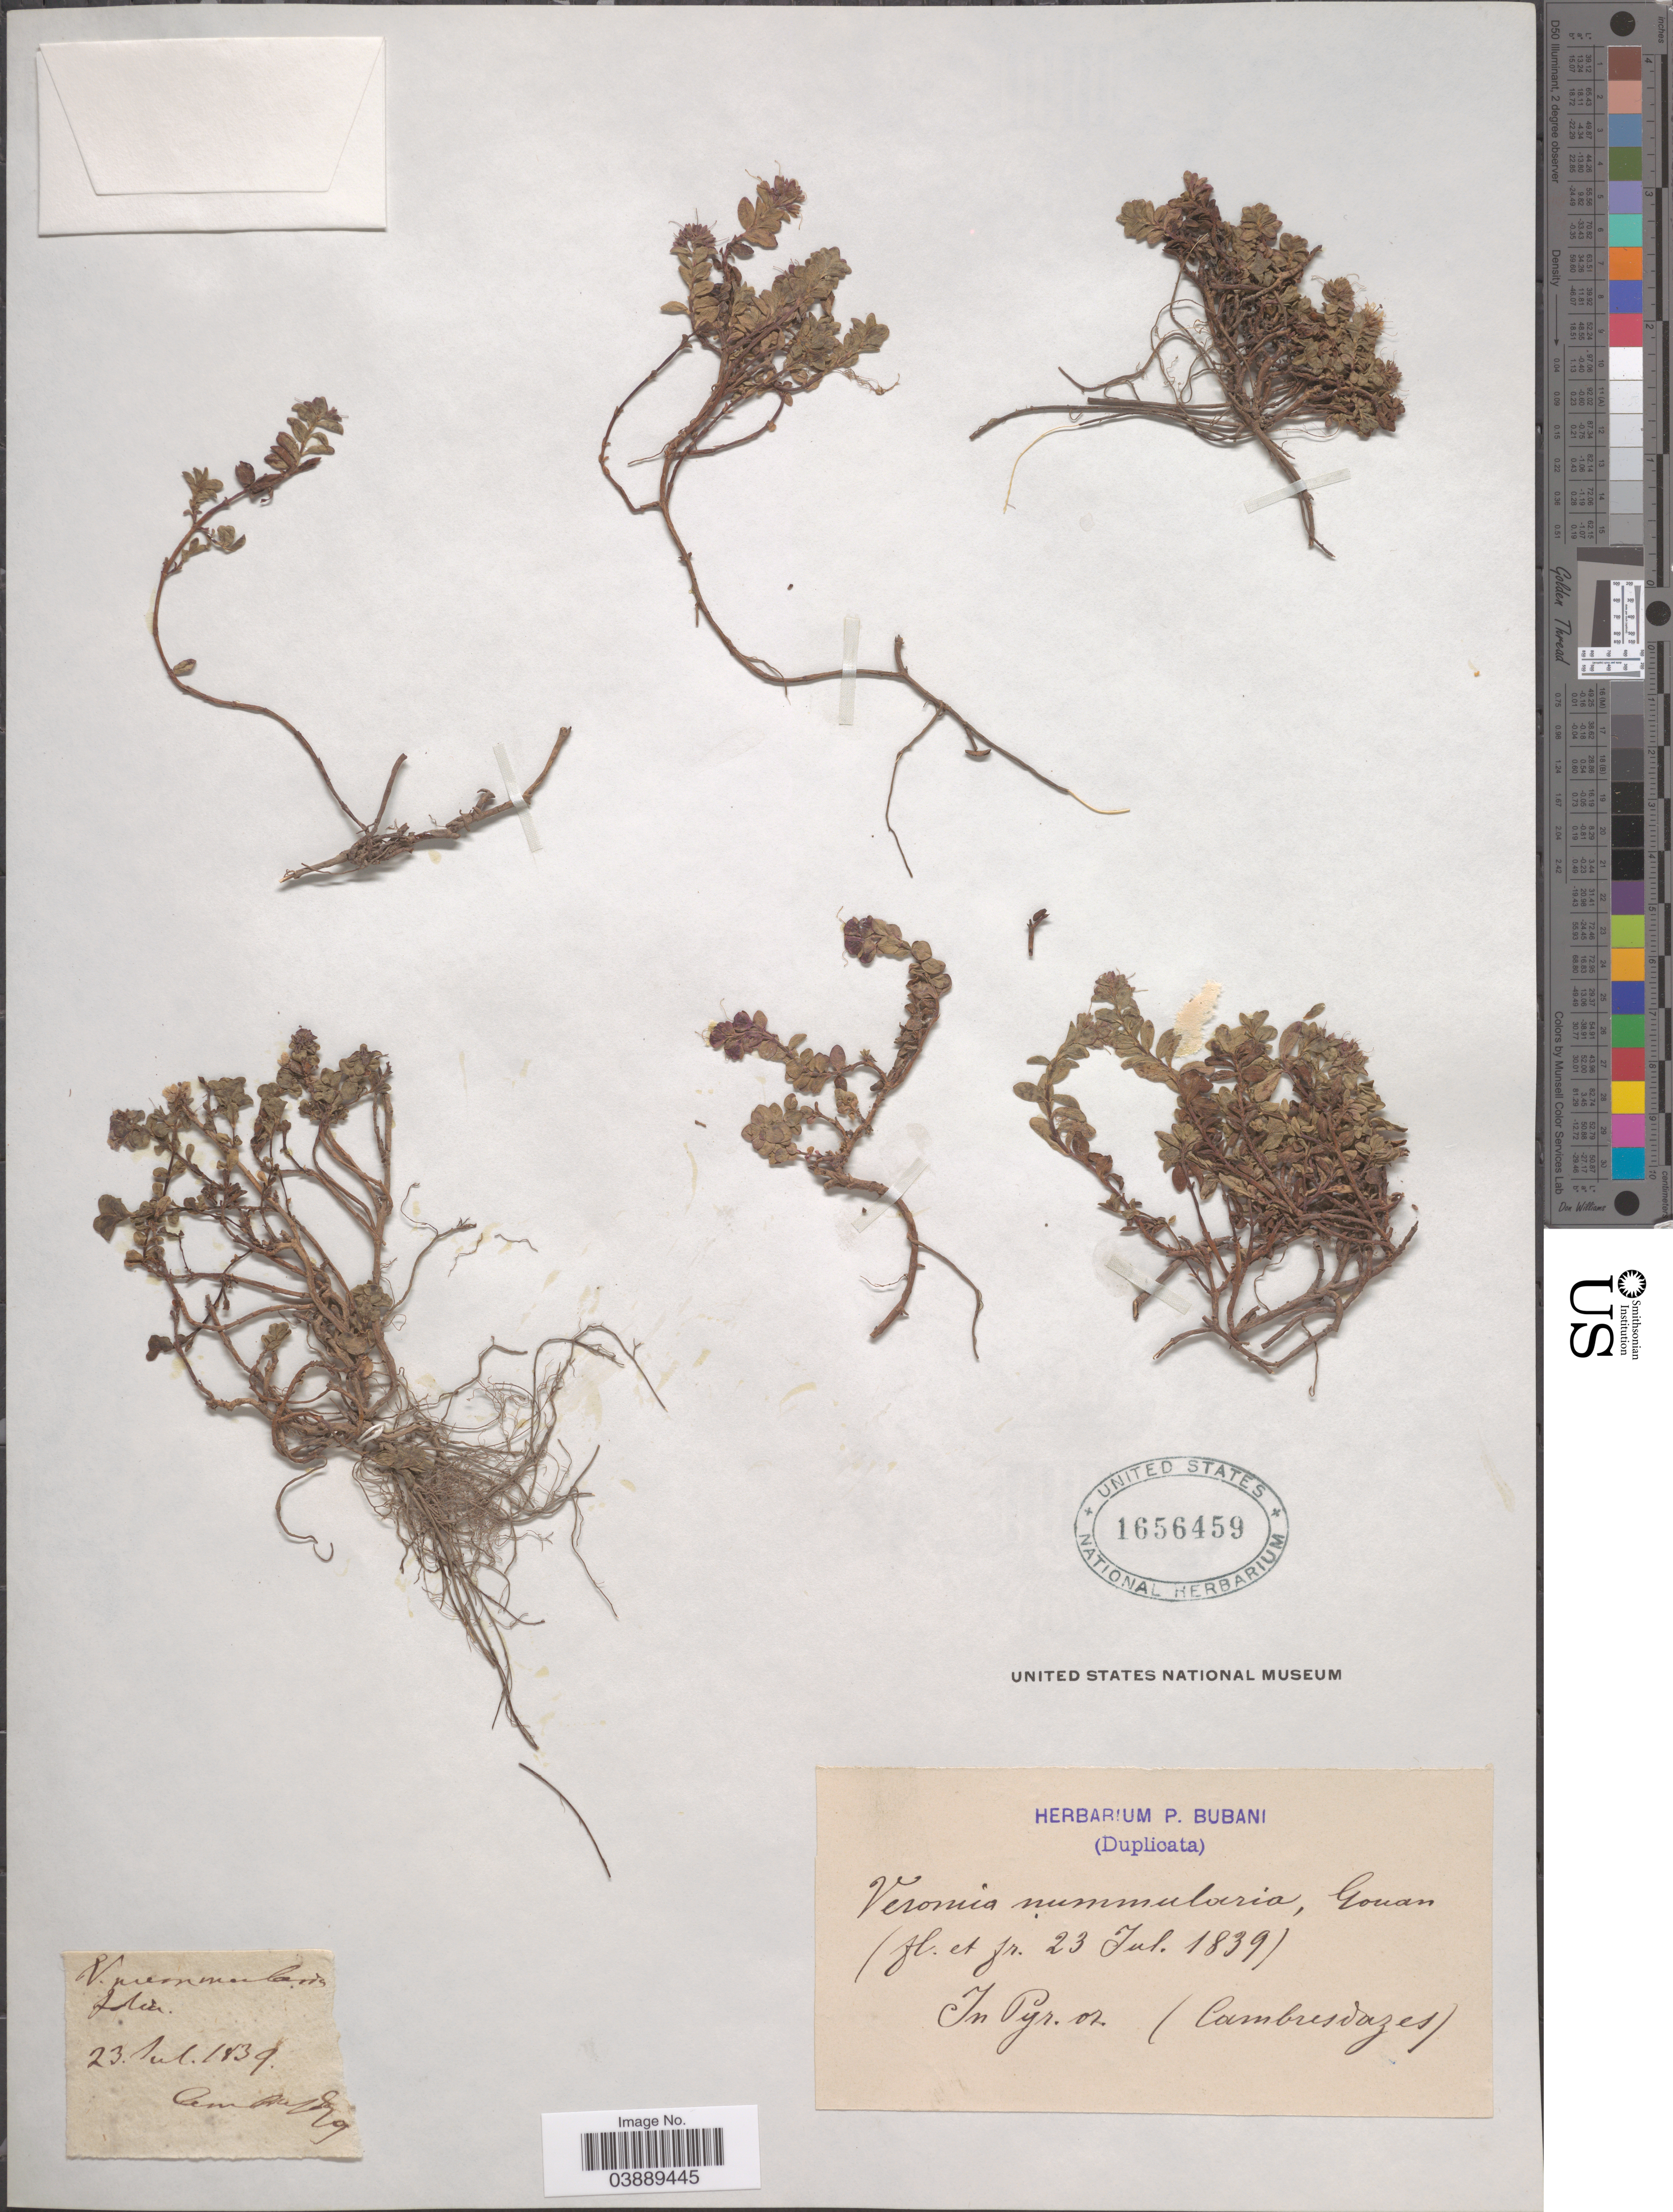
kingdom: Plantae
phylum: Tracheophyta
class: Magnoliopsida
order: Lamiales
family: Plantaginaceae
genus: Veronica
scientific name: Veronica nummularia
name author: Gouan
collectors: ex herb. P. Bubani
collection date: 1839-07-23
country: France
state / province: Occitanie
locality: In Pyr. or. (Cambridazes).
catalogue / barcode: US 1656459